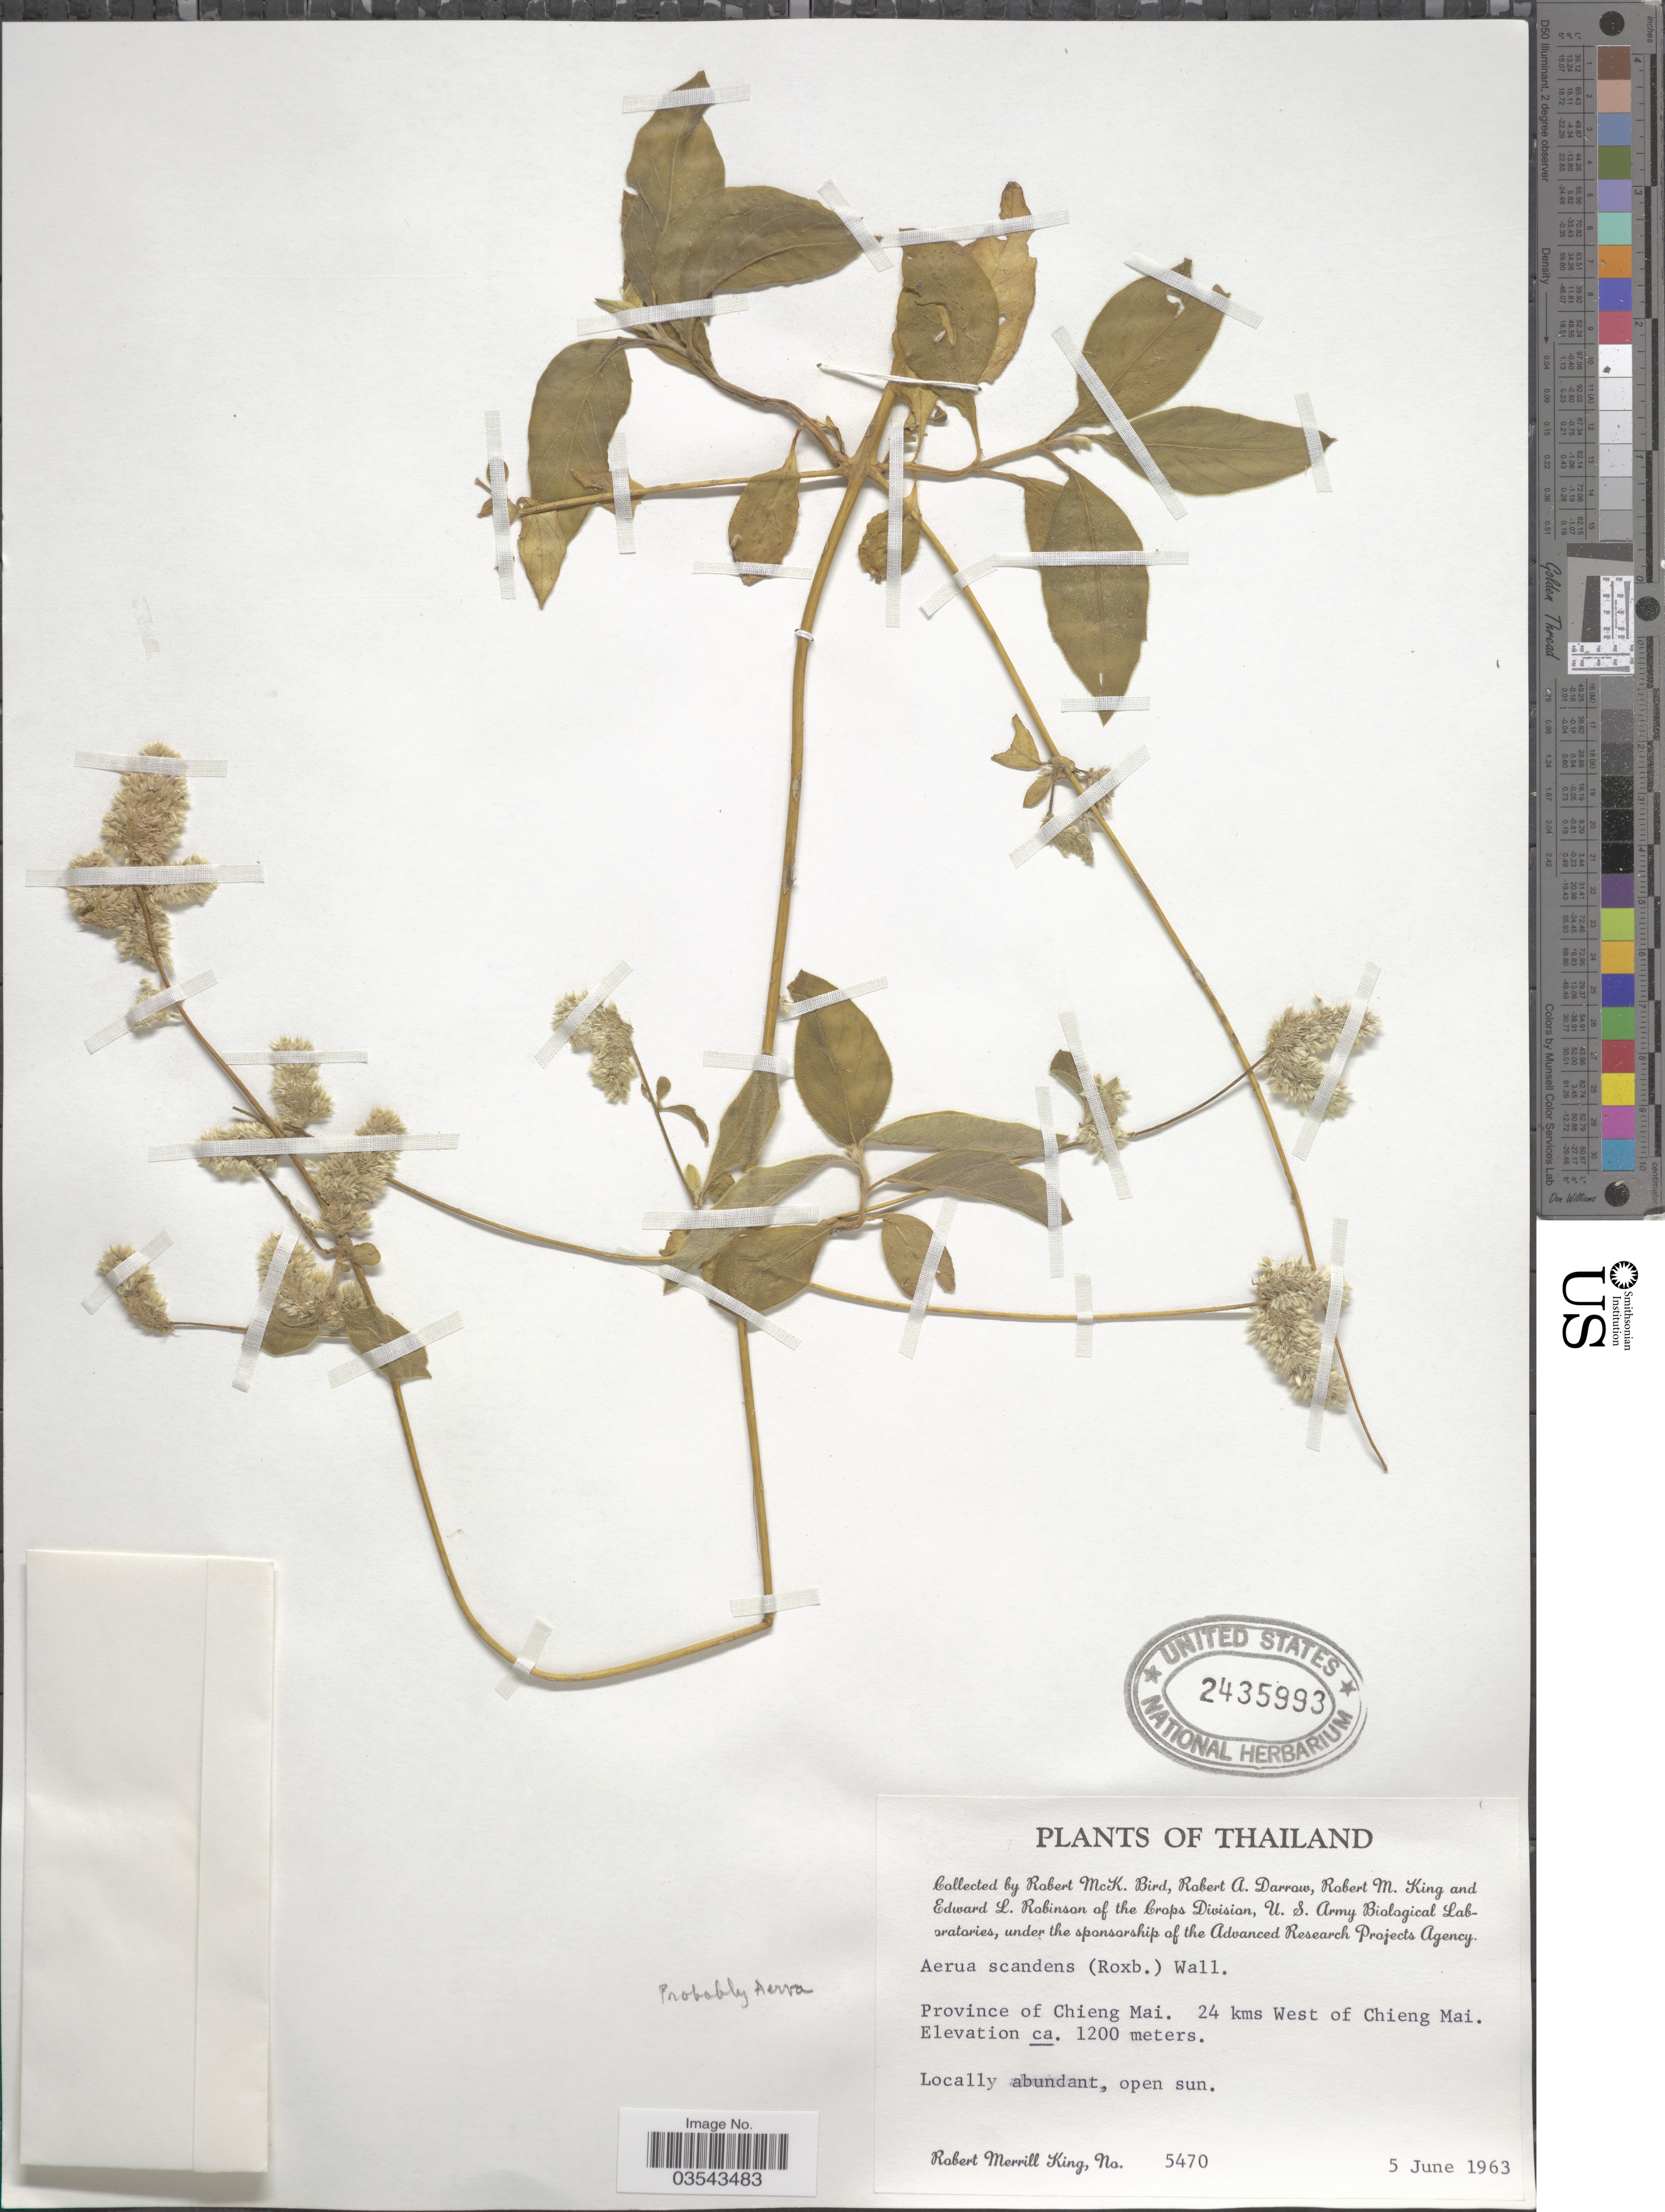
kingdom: Plantae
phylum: Tracheophyta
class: Magnoliopsida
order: Caryophyllales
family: Amaranthaceae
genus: Ouret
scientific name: Ouret sanguinolenta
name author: (L.) Kuntze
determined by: Strong, Mark T., (BOT), Smithsonian Institution - National Museum of Natural History (UNITED STATES)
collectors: R. M. King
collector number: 5470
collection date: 1963-06-05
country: Thailand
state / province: Chiang Mai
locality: Province of Chieng Mai. 24 kms West of Chieng Mai.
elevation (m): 1200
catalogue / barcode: US 2435993